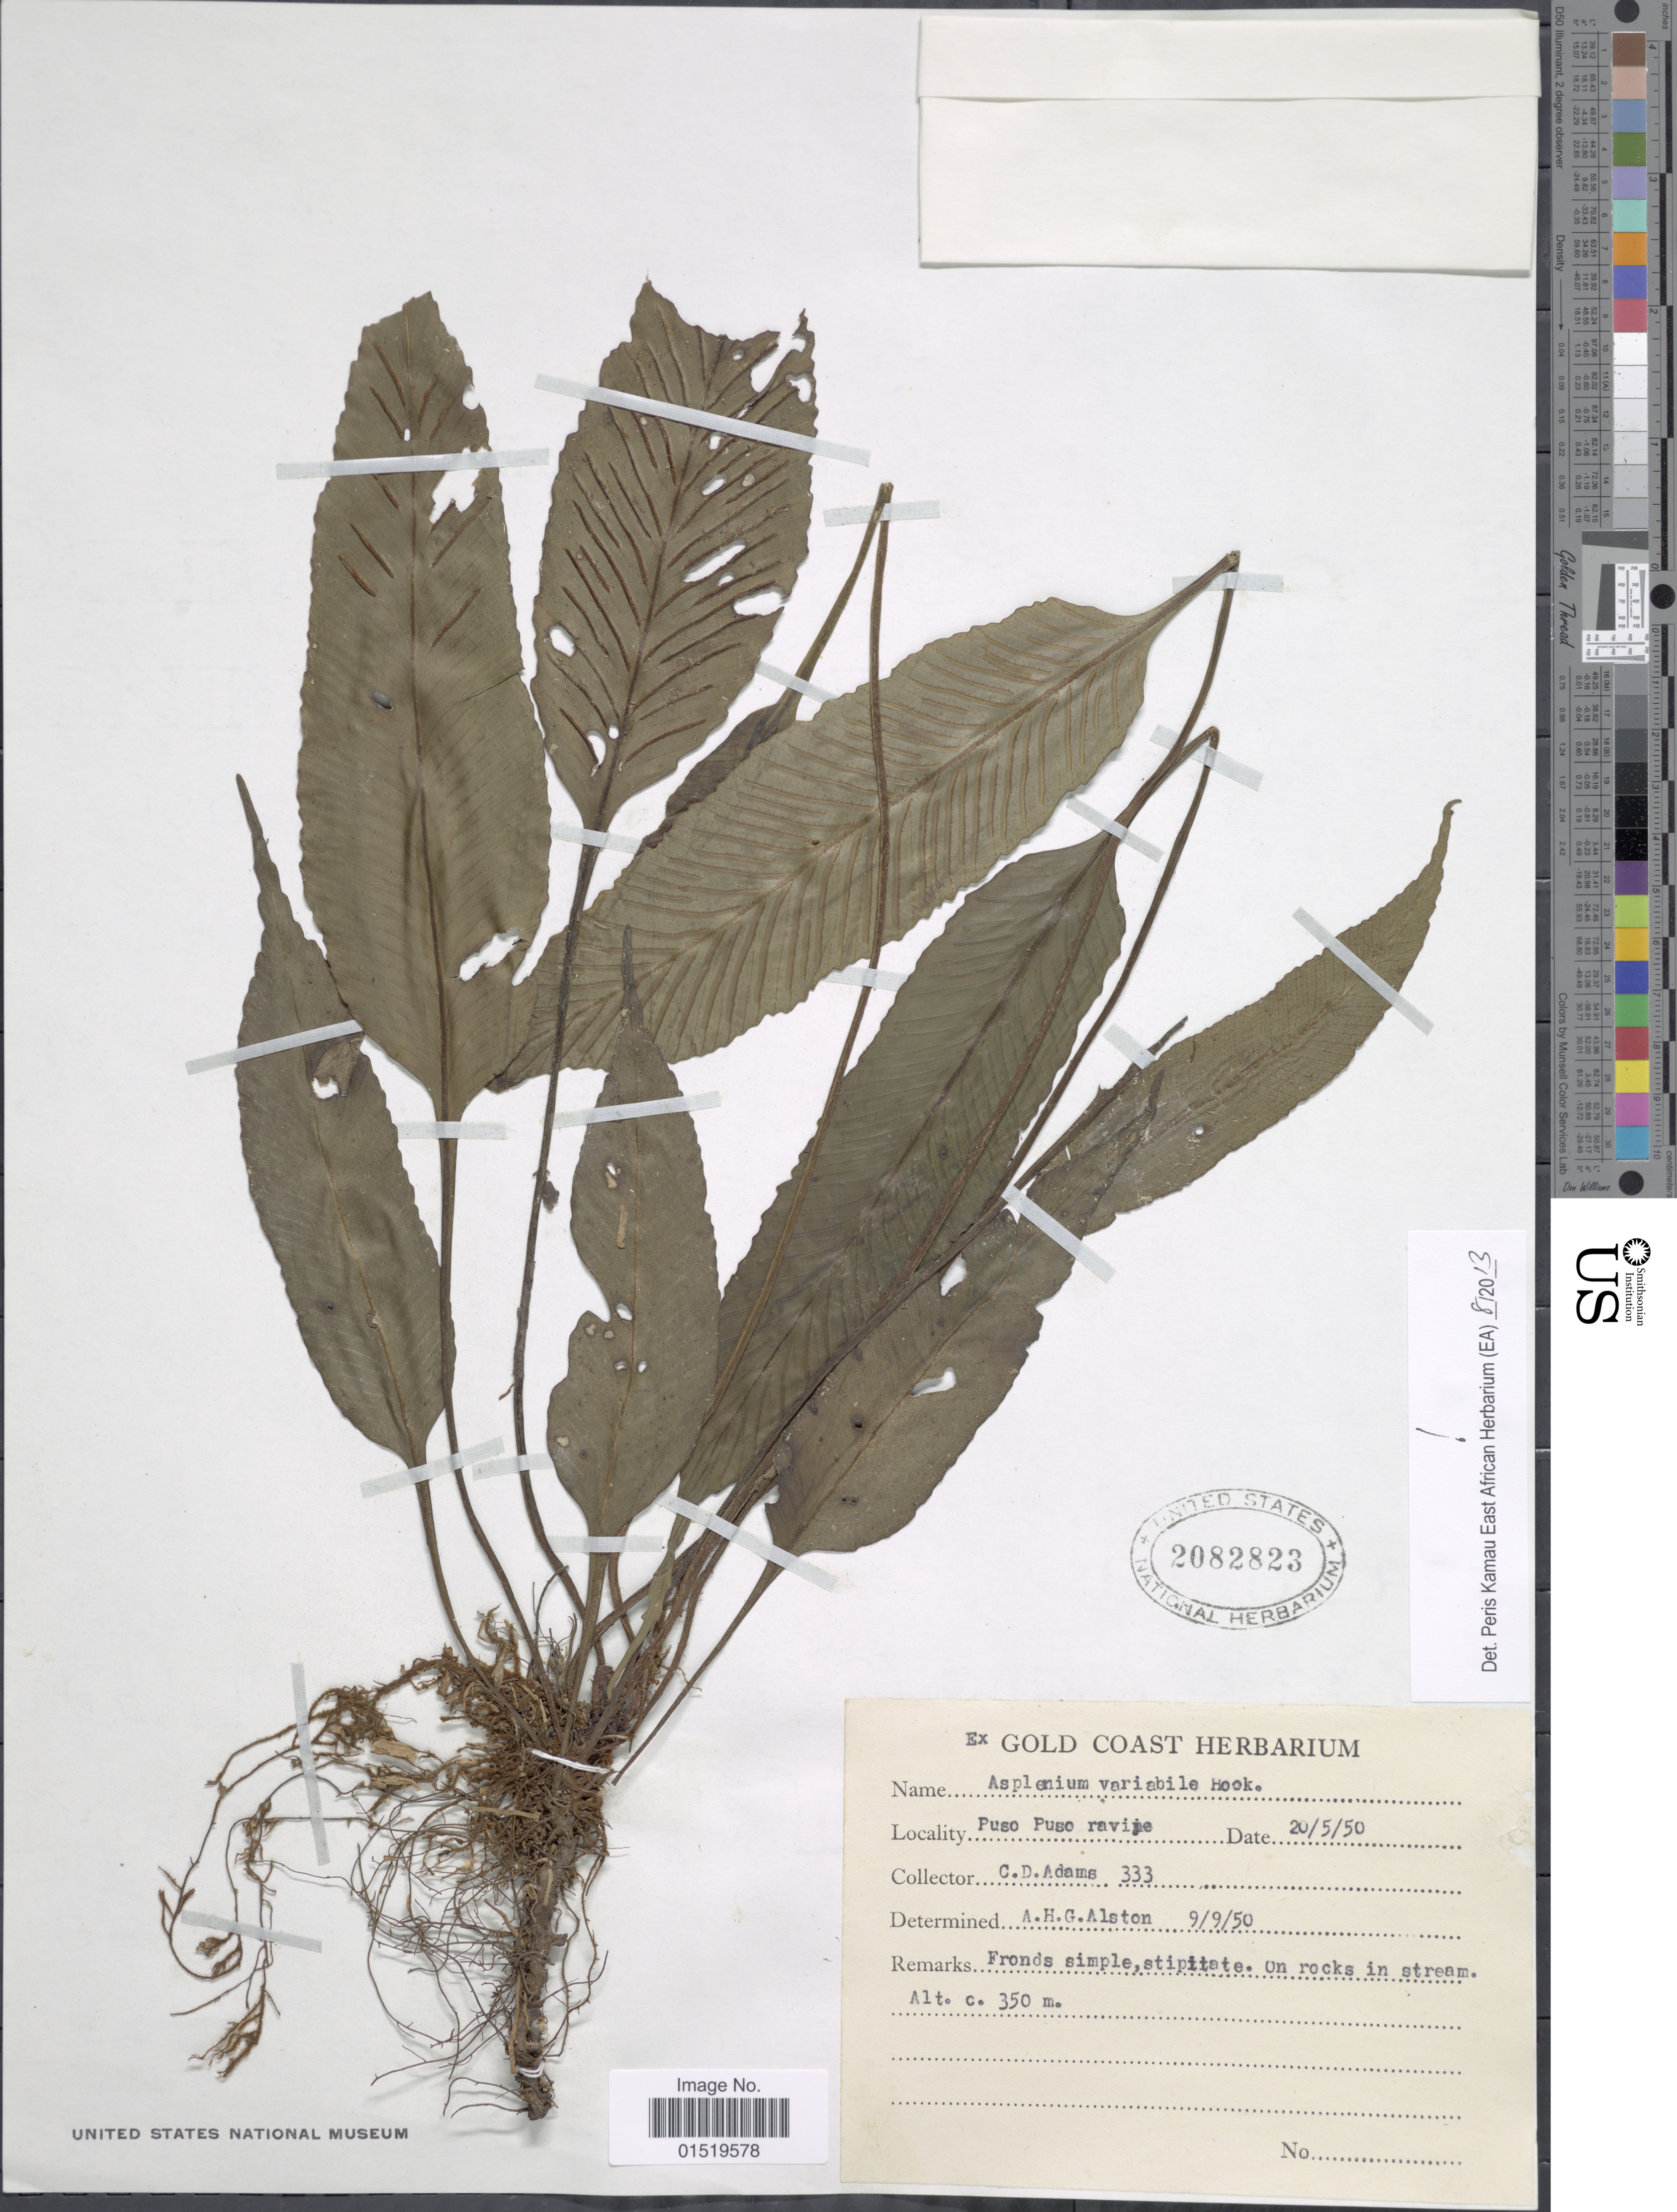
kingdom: Plantae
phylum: Tracheophyta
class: Polypodiopsida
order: Polypodiales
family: Aspleniaceae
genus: Asplenium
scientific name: Asplenium variabile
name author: Hook.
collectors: C. D. Adams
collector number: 333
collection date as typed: Transcribed d/m/y: 20/5/50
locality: Puso Puso ravine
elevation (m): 350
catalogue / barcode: US 2082823